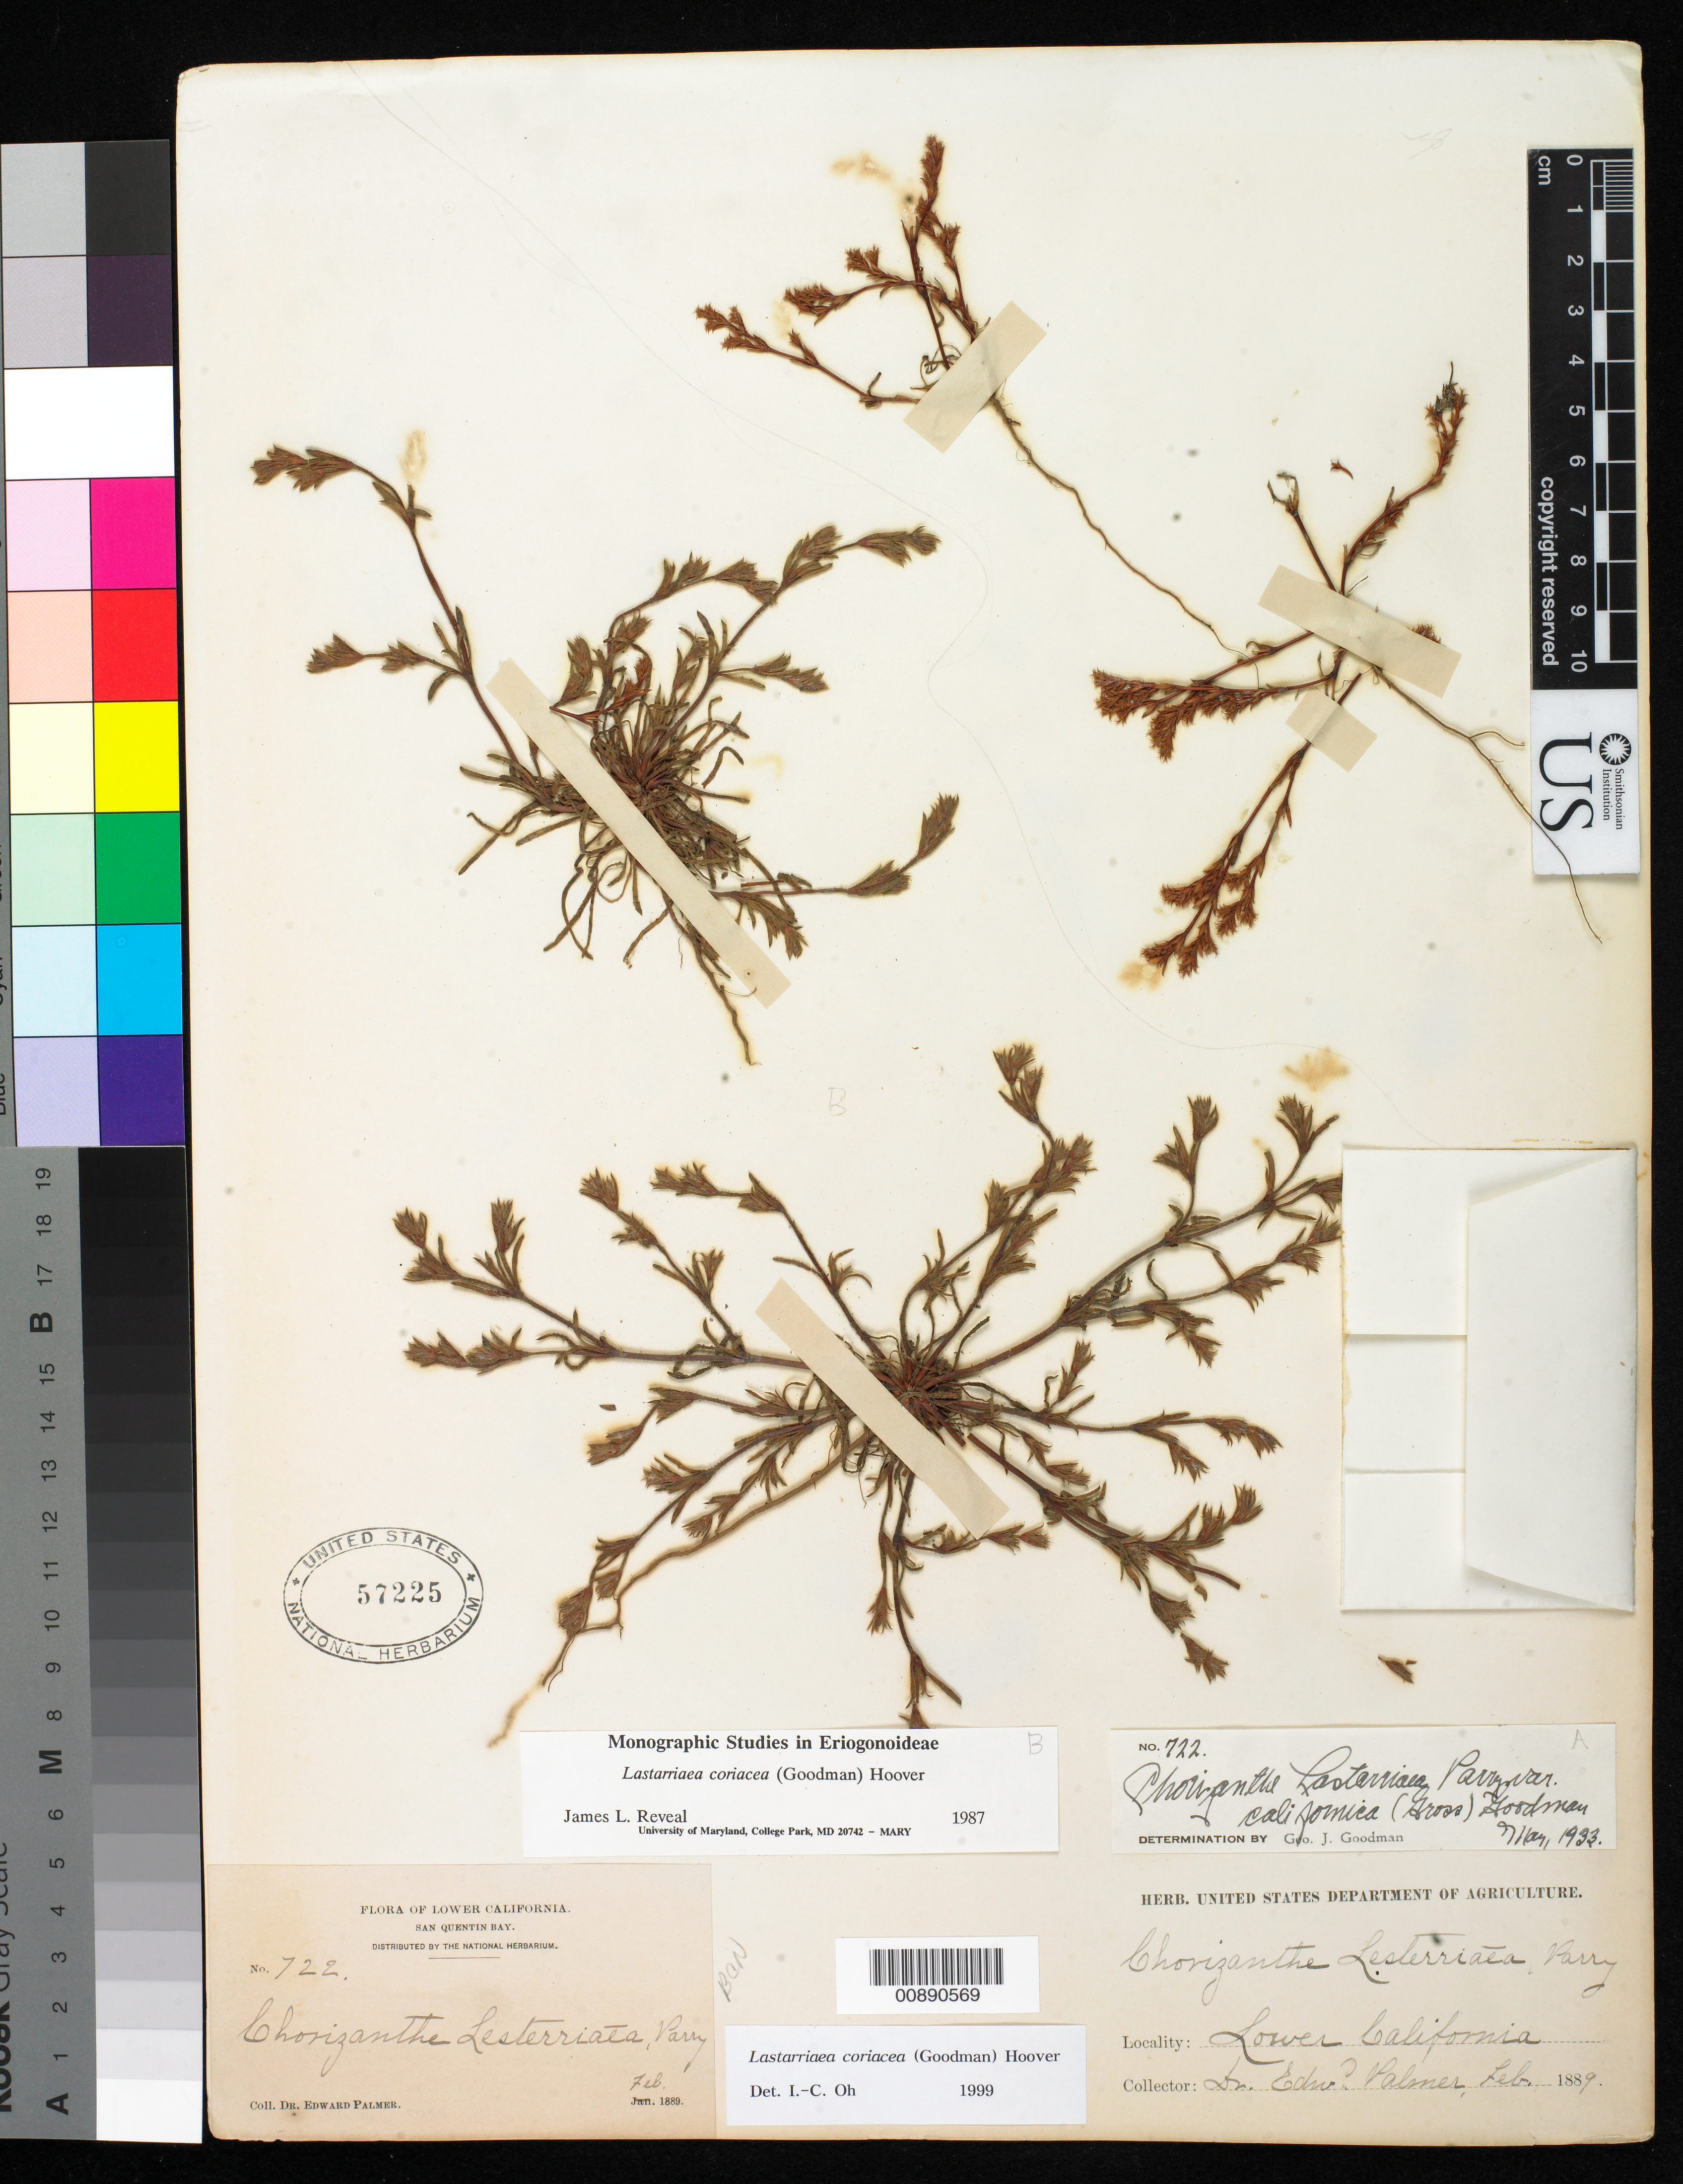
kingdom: Plantae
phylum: Tracheophyta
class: Magnoliopsida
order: Caryophyllales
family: Polygonaceae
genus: Lastarriaea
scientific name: Lastarriaea coriacea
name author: (Goodman) Hoover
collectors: E. Palmer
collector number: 722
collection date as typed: Feb 1889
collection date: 1889-02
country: Mexico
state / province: Baja California Norte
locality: San Quentin Bay, Baja California.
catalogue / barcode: US 57225